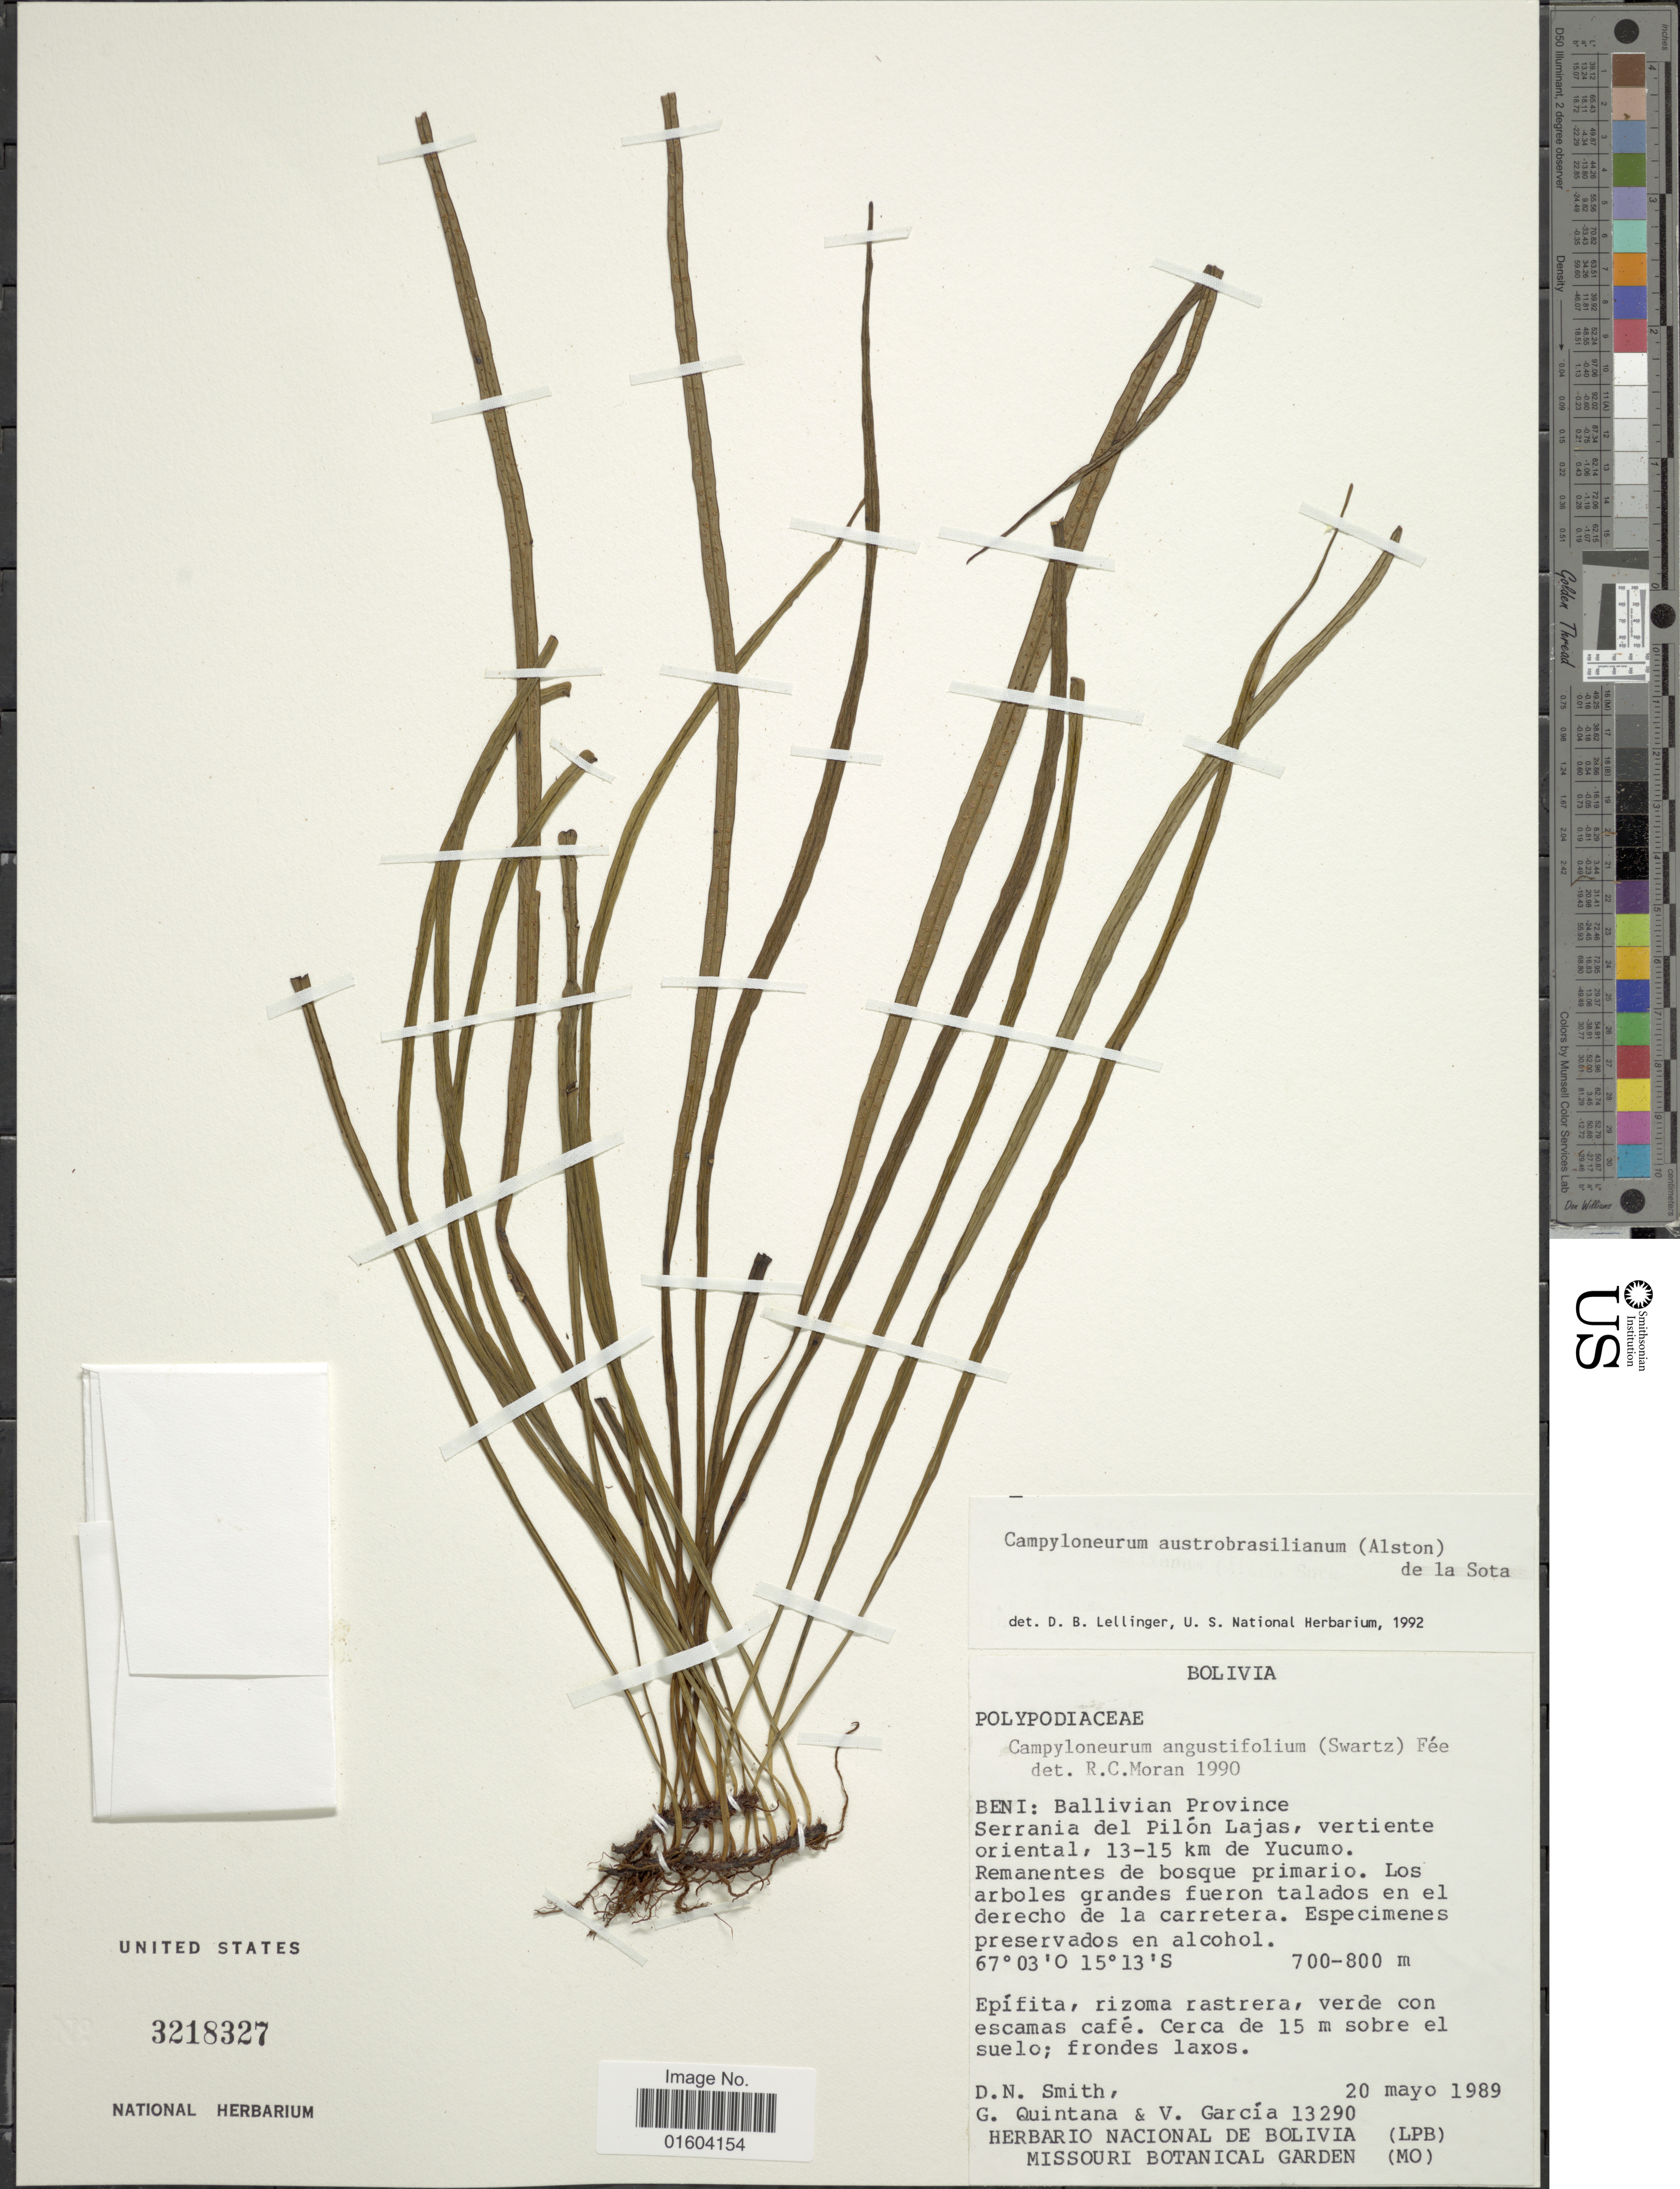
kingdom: Plantae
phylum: Tracheophyta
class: Polypodiopsida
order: Polypodiales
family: Polypodiaceae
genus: Campyloneurum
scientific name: Campyloneurum austrobrasilianum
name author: (Alston) Sota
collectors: D. Smith, G. Quintana & V. Garcia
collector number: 13209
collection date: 1989-05-20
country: Bolivia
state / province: Beni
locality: Beni: Ballivian Province. Serrania del Pilon Lajas, vertiente oriental del, 13-15 km de Yucumo.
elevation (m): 700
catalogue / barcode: US 3218327